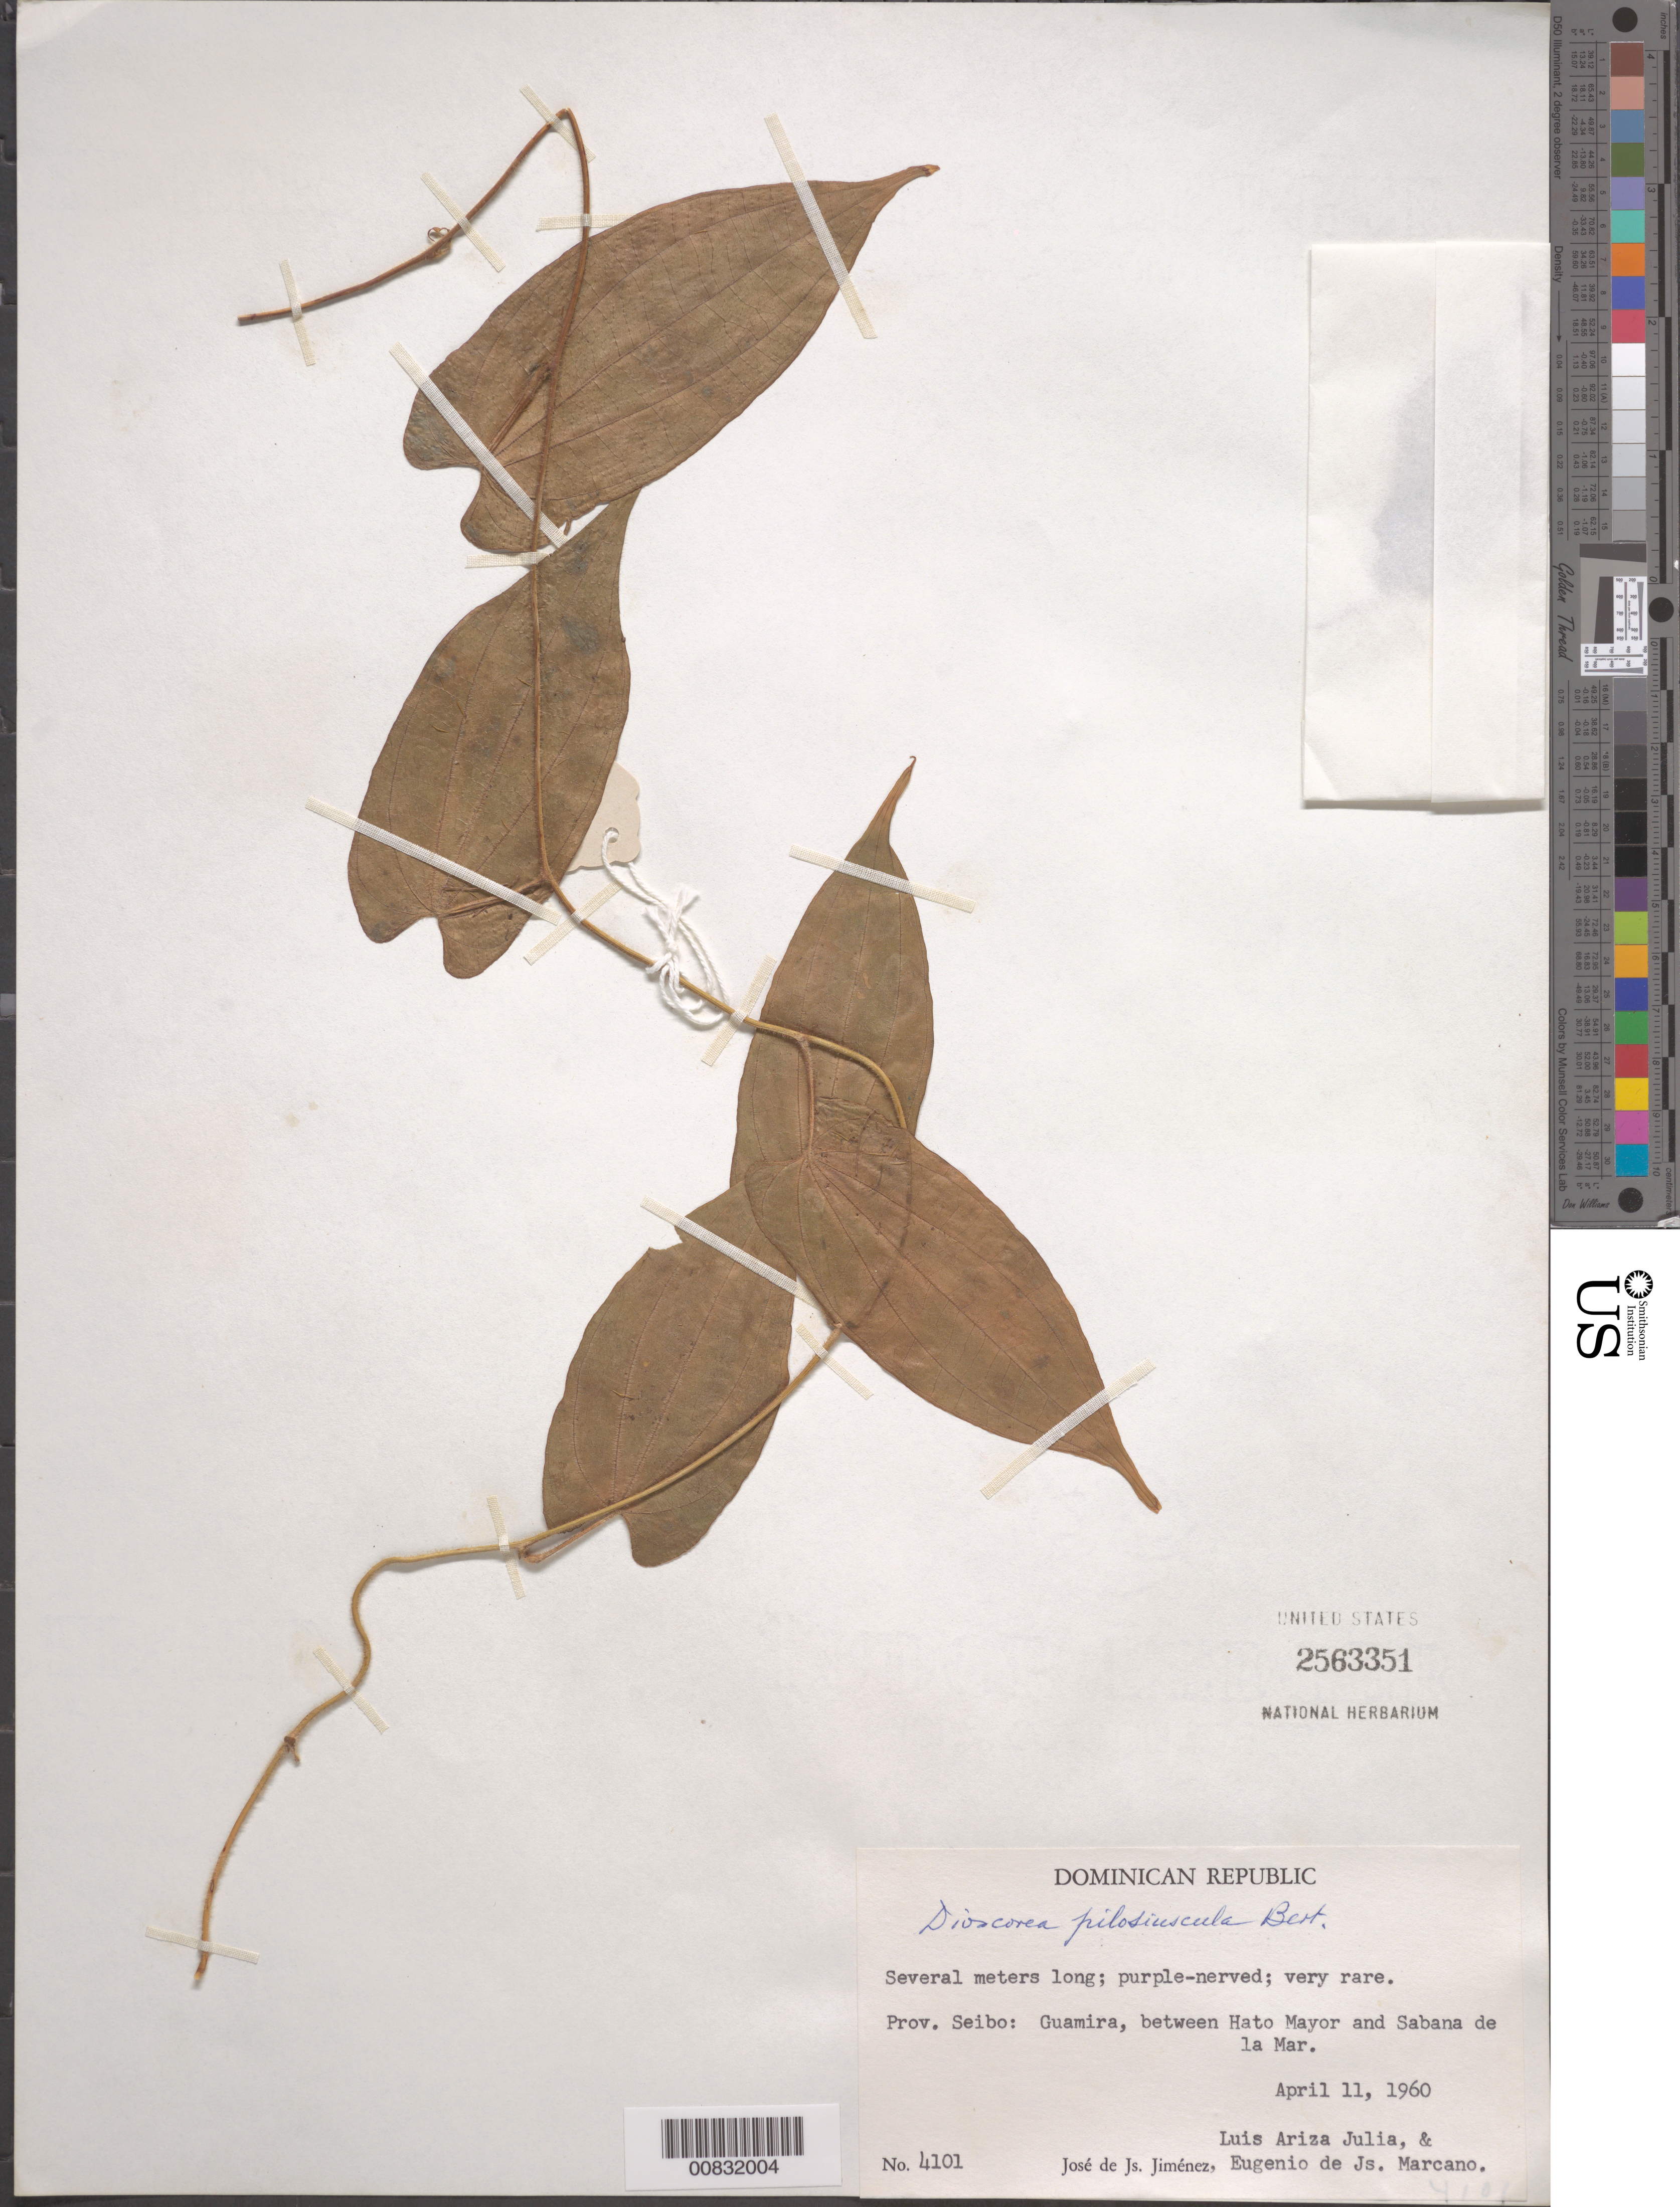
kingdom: Plantae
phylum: Tracheophyta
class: Liliopsida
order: Dioscoreales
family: Dioscoreaceae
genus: Dioscorea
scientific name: Dioscorea pilosiuscula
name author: Bertero ex Spreng.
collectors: J. J. Jiménez, L. Ariza-Julia & E. J. Marcano F.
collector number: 4101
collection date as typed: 11 Apr 1960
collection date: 1960-04-11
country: Dominican Republic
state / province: El Seibo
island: Hispaniola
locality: Guamira, between Hato Mayor and Sabana de la Mar.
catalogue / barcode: US 2563351